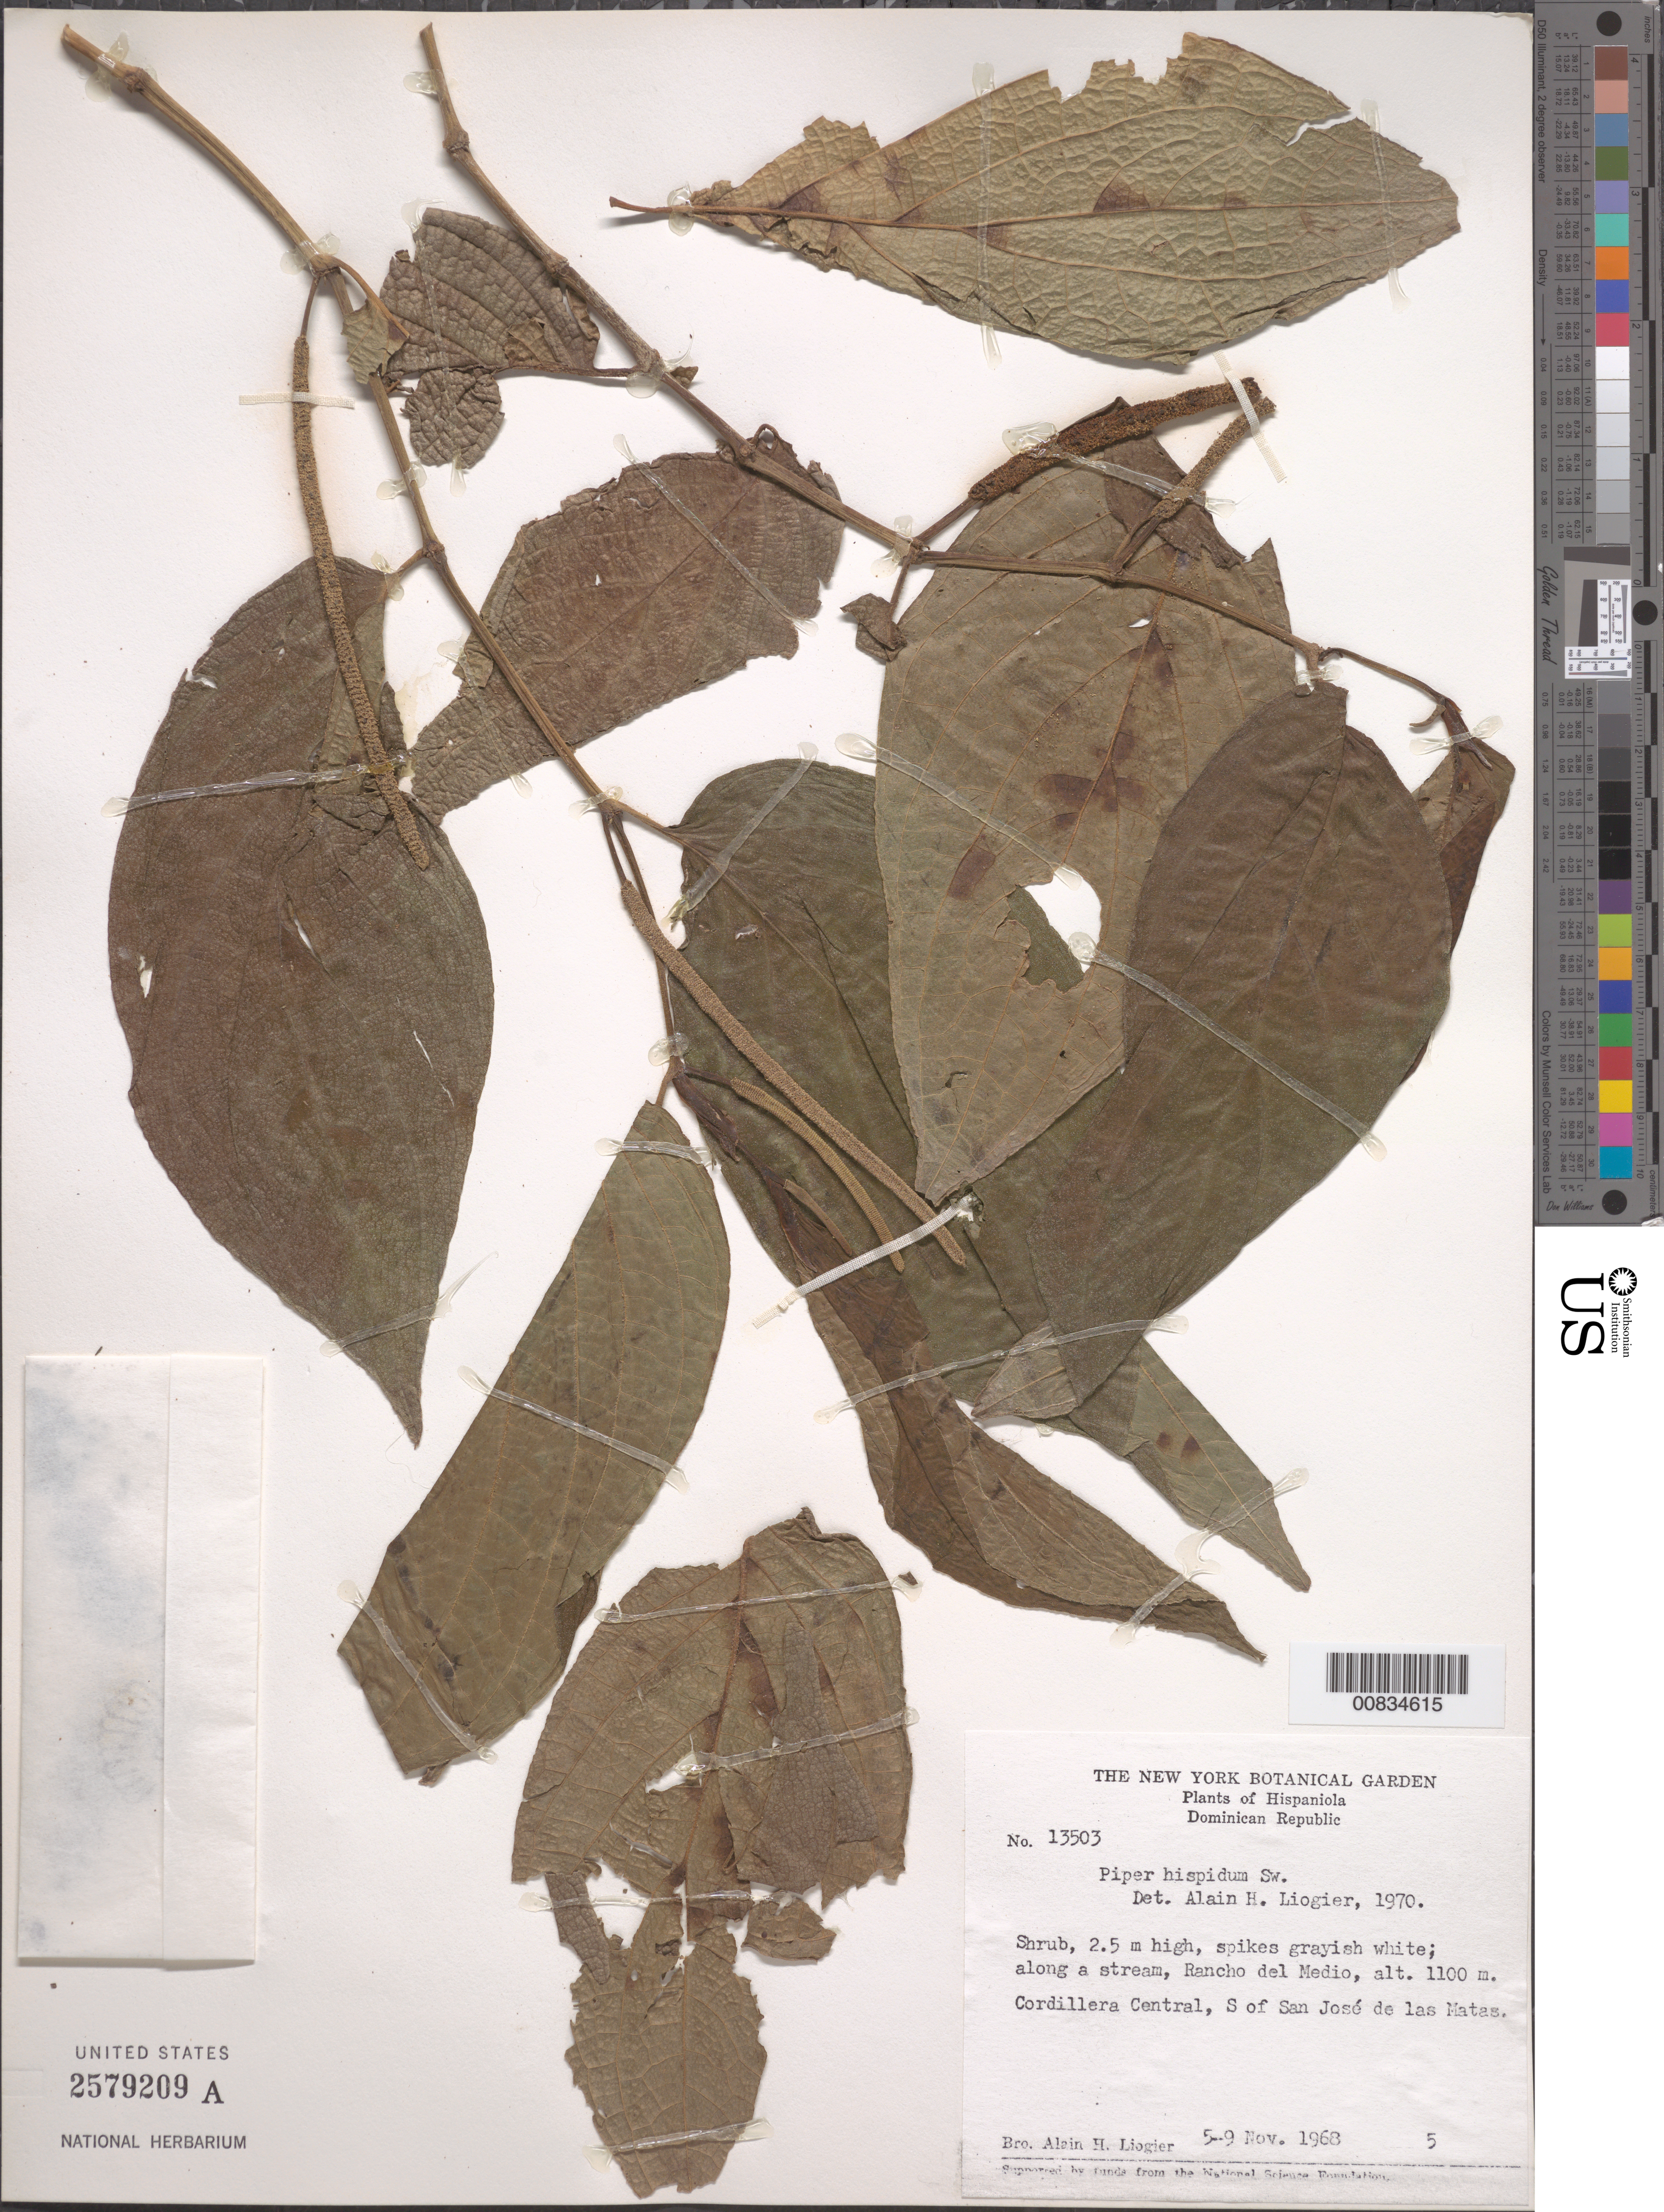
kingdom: Plantae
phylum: Tracheophyta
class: Magnoliopsida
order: Piperales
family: Piperaceae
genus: Piper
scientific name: Piper hispidum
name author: Sw.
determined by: Liogier, Alain H.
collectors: A. H. Liogier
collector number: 13503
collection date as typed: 05 Nov 1968 to 09 Nov 1968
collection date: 1968-11-05/1968-11-09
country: Dominican Republic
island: Hispaniola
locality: Cordillera Central, S of San José de las Matas. Along stream, Rancho del Medio.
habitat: Along stream.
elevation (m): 1100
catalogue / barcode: US 2579209A